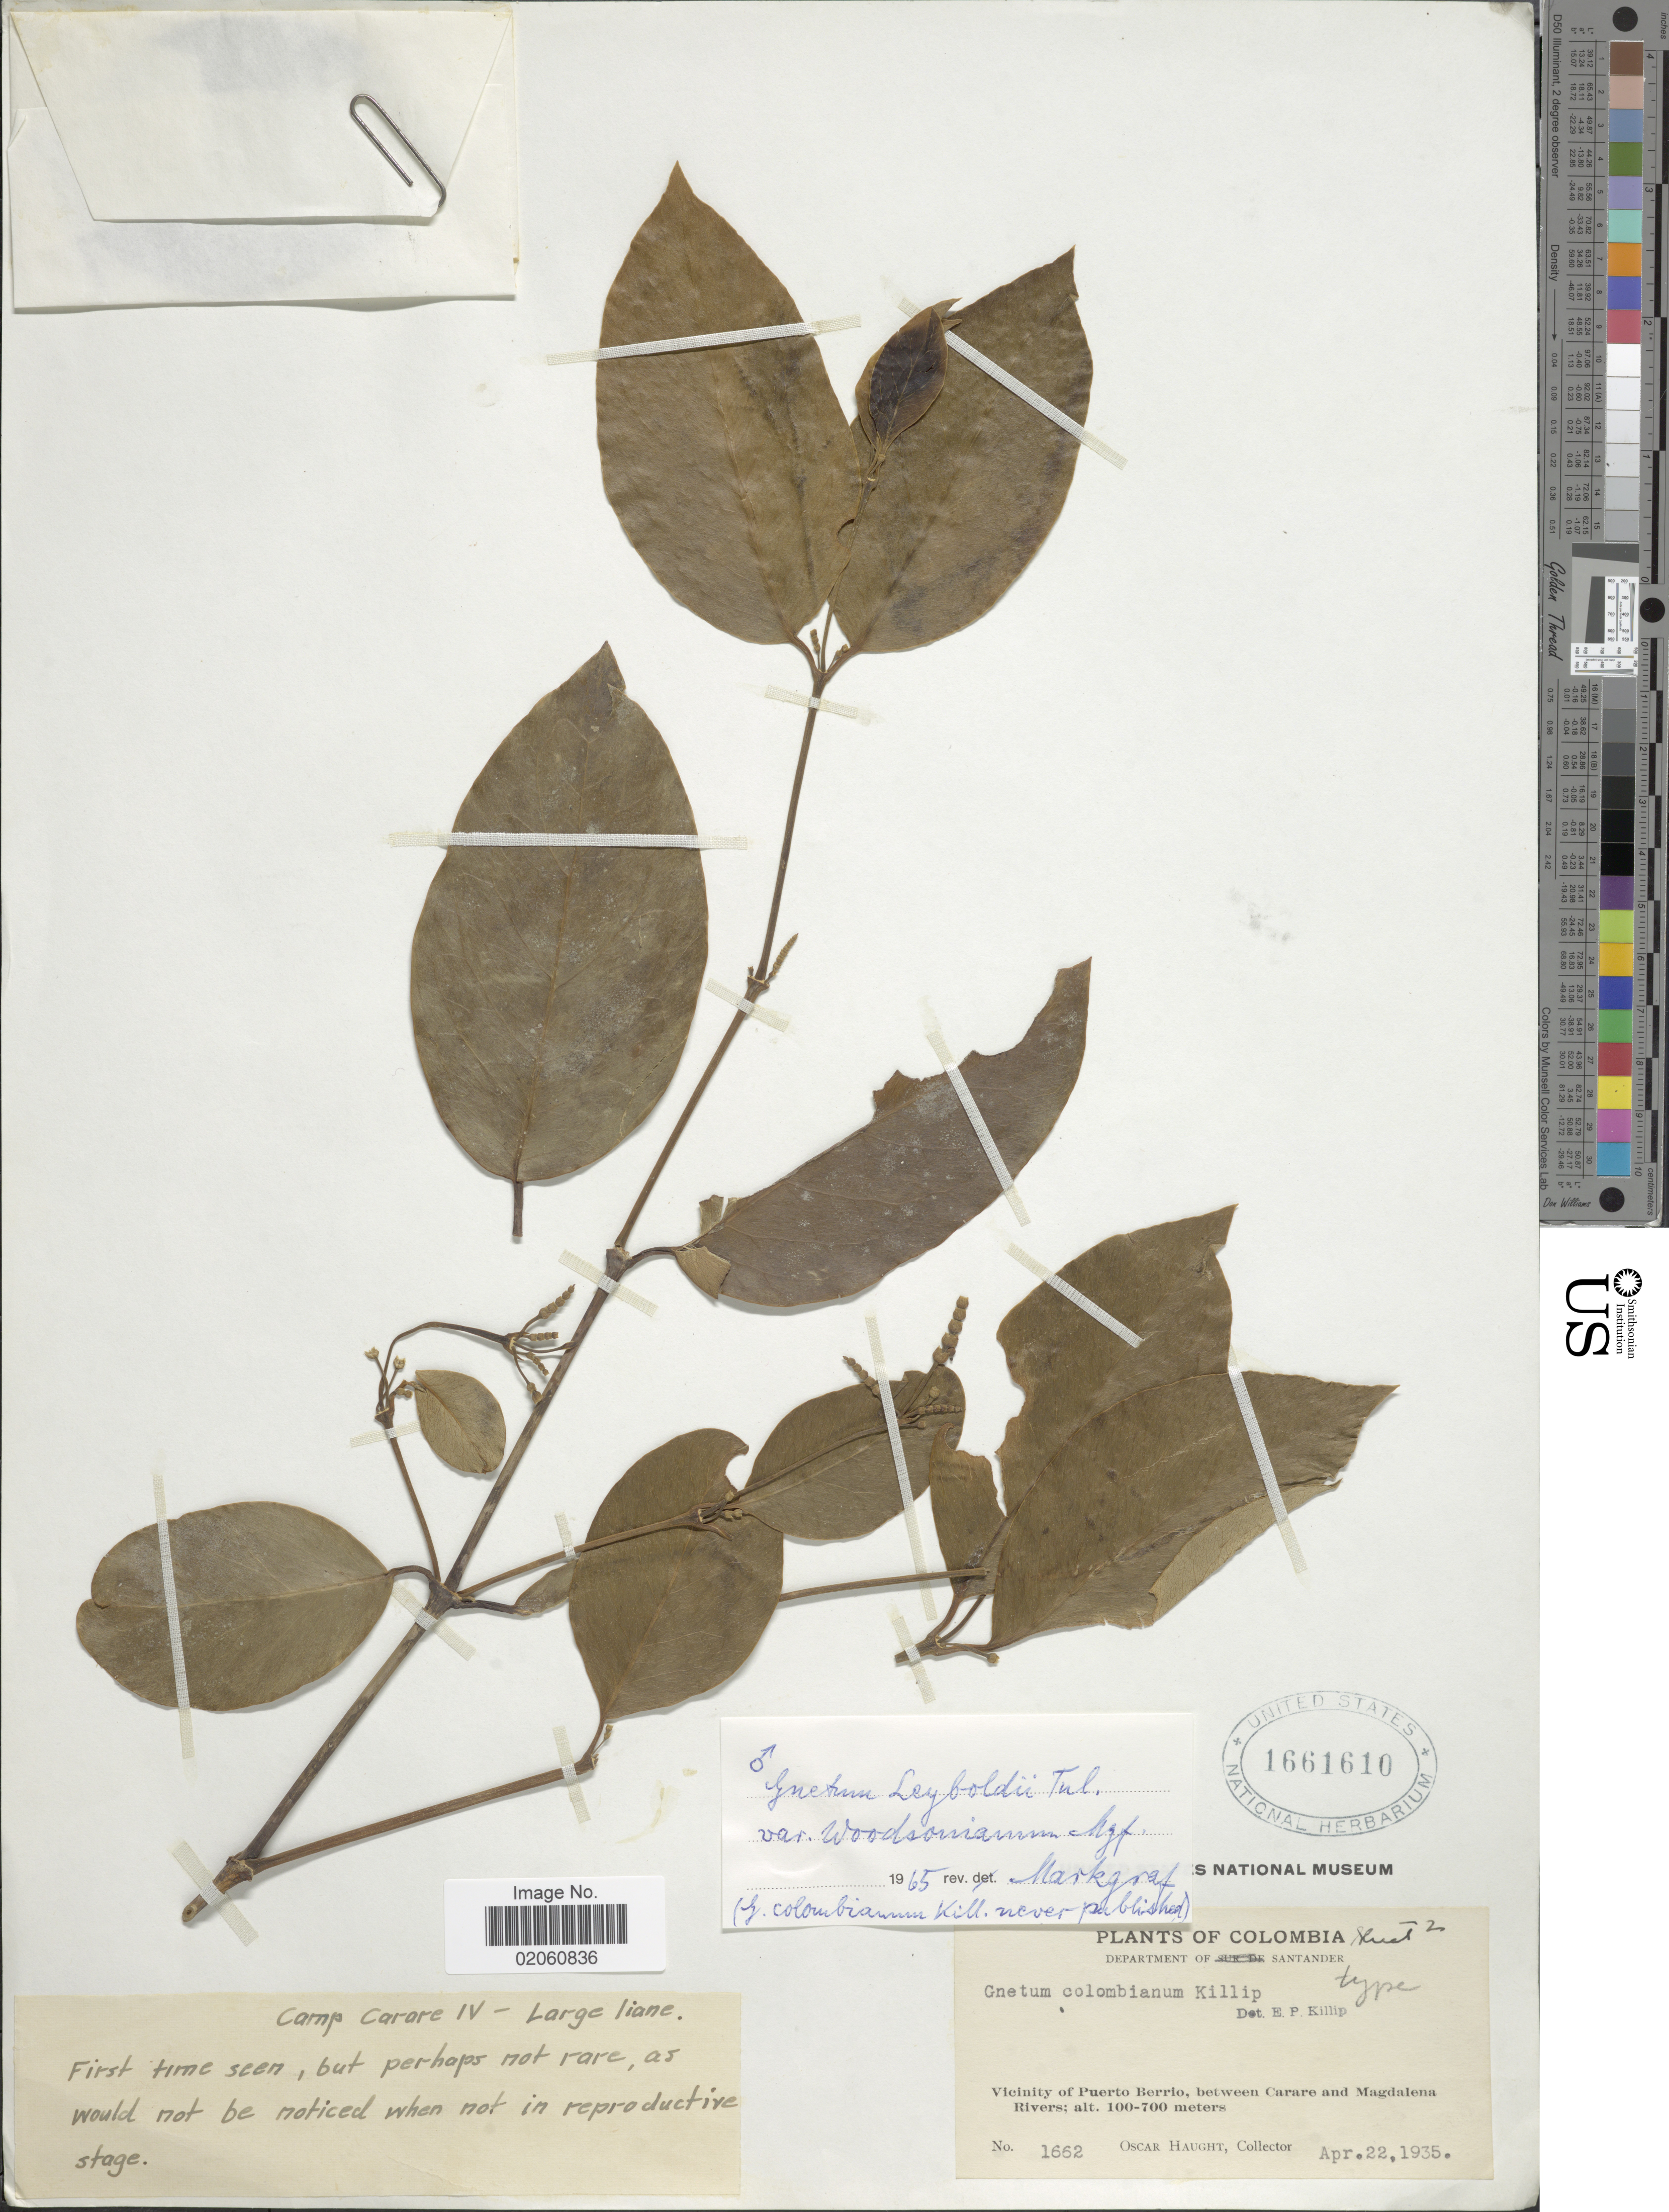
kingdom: Plantae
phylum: Tracheophyta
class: Gnetopsida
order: Gnetales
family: Gnetaceae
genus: Gnetum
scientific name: Gnetum leyboldii var. woodsonianum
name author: Markgr.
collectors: O. Haught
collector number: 1662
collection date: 1935-04-22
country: Colombia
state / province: Santander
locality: Department of Santander, Vicinity of Puerto Berrio, between Carare and Magdalena Rivers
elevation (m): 100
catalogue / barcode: US 1661610